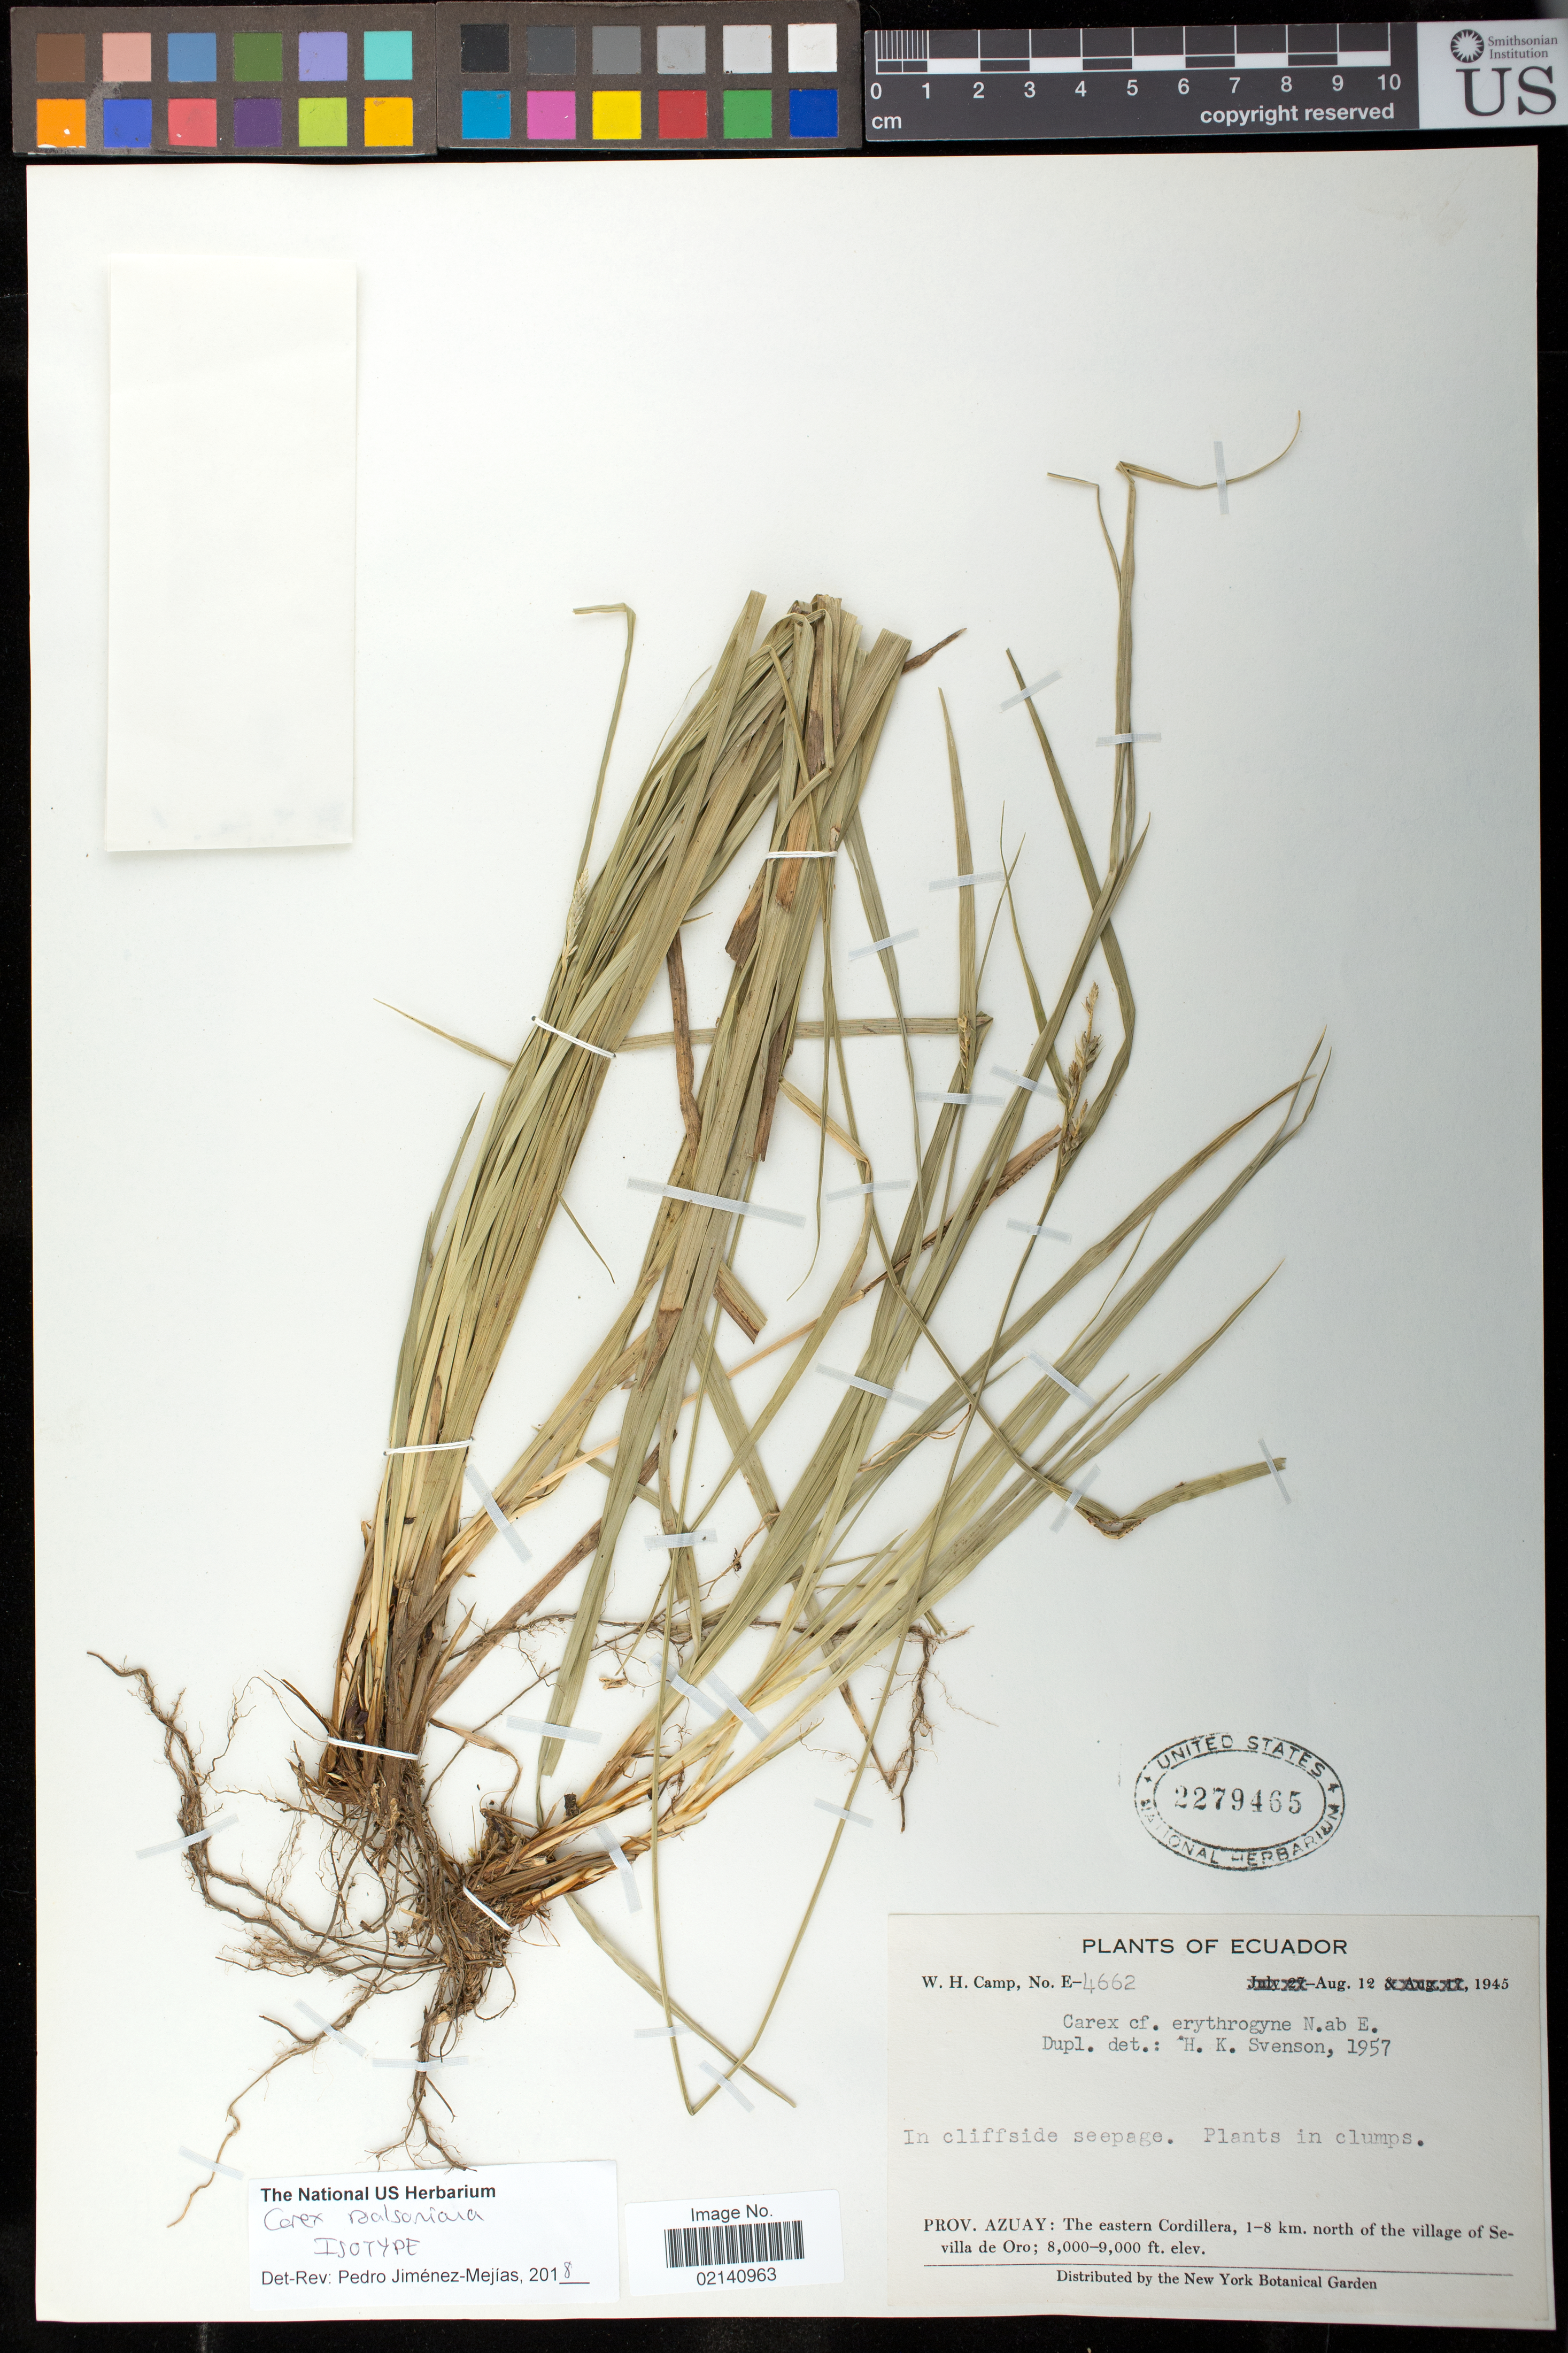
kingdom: Plantae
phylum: Tracheophyta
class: Liliopsida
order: Poales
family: Cyperaceae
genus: Carex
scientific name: Carex roalsoniana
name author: Jim.Mejías & Escudero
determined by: Jiménez-Mejías, P.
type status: Isotype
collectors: W. H. Camp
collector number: E-4662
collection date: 1945-08-12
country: Ecuador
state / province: Azuay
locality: Prov. Azuay: The eastern Cordillera, 1-8 km. north of the village of Sevilla de Oro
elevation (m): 2438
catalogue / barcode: US 2279465